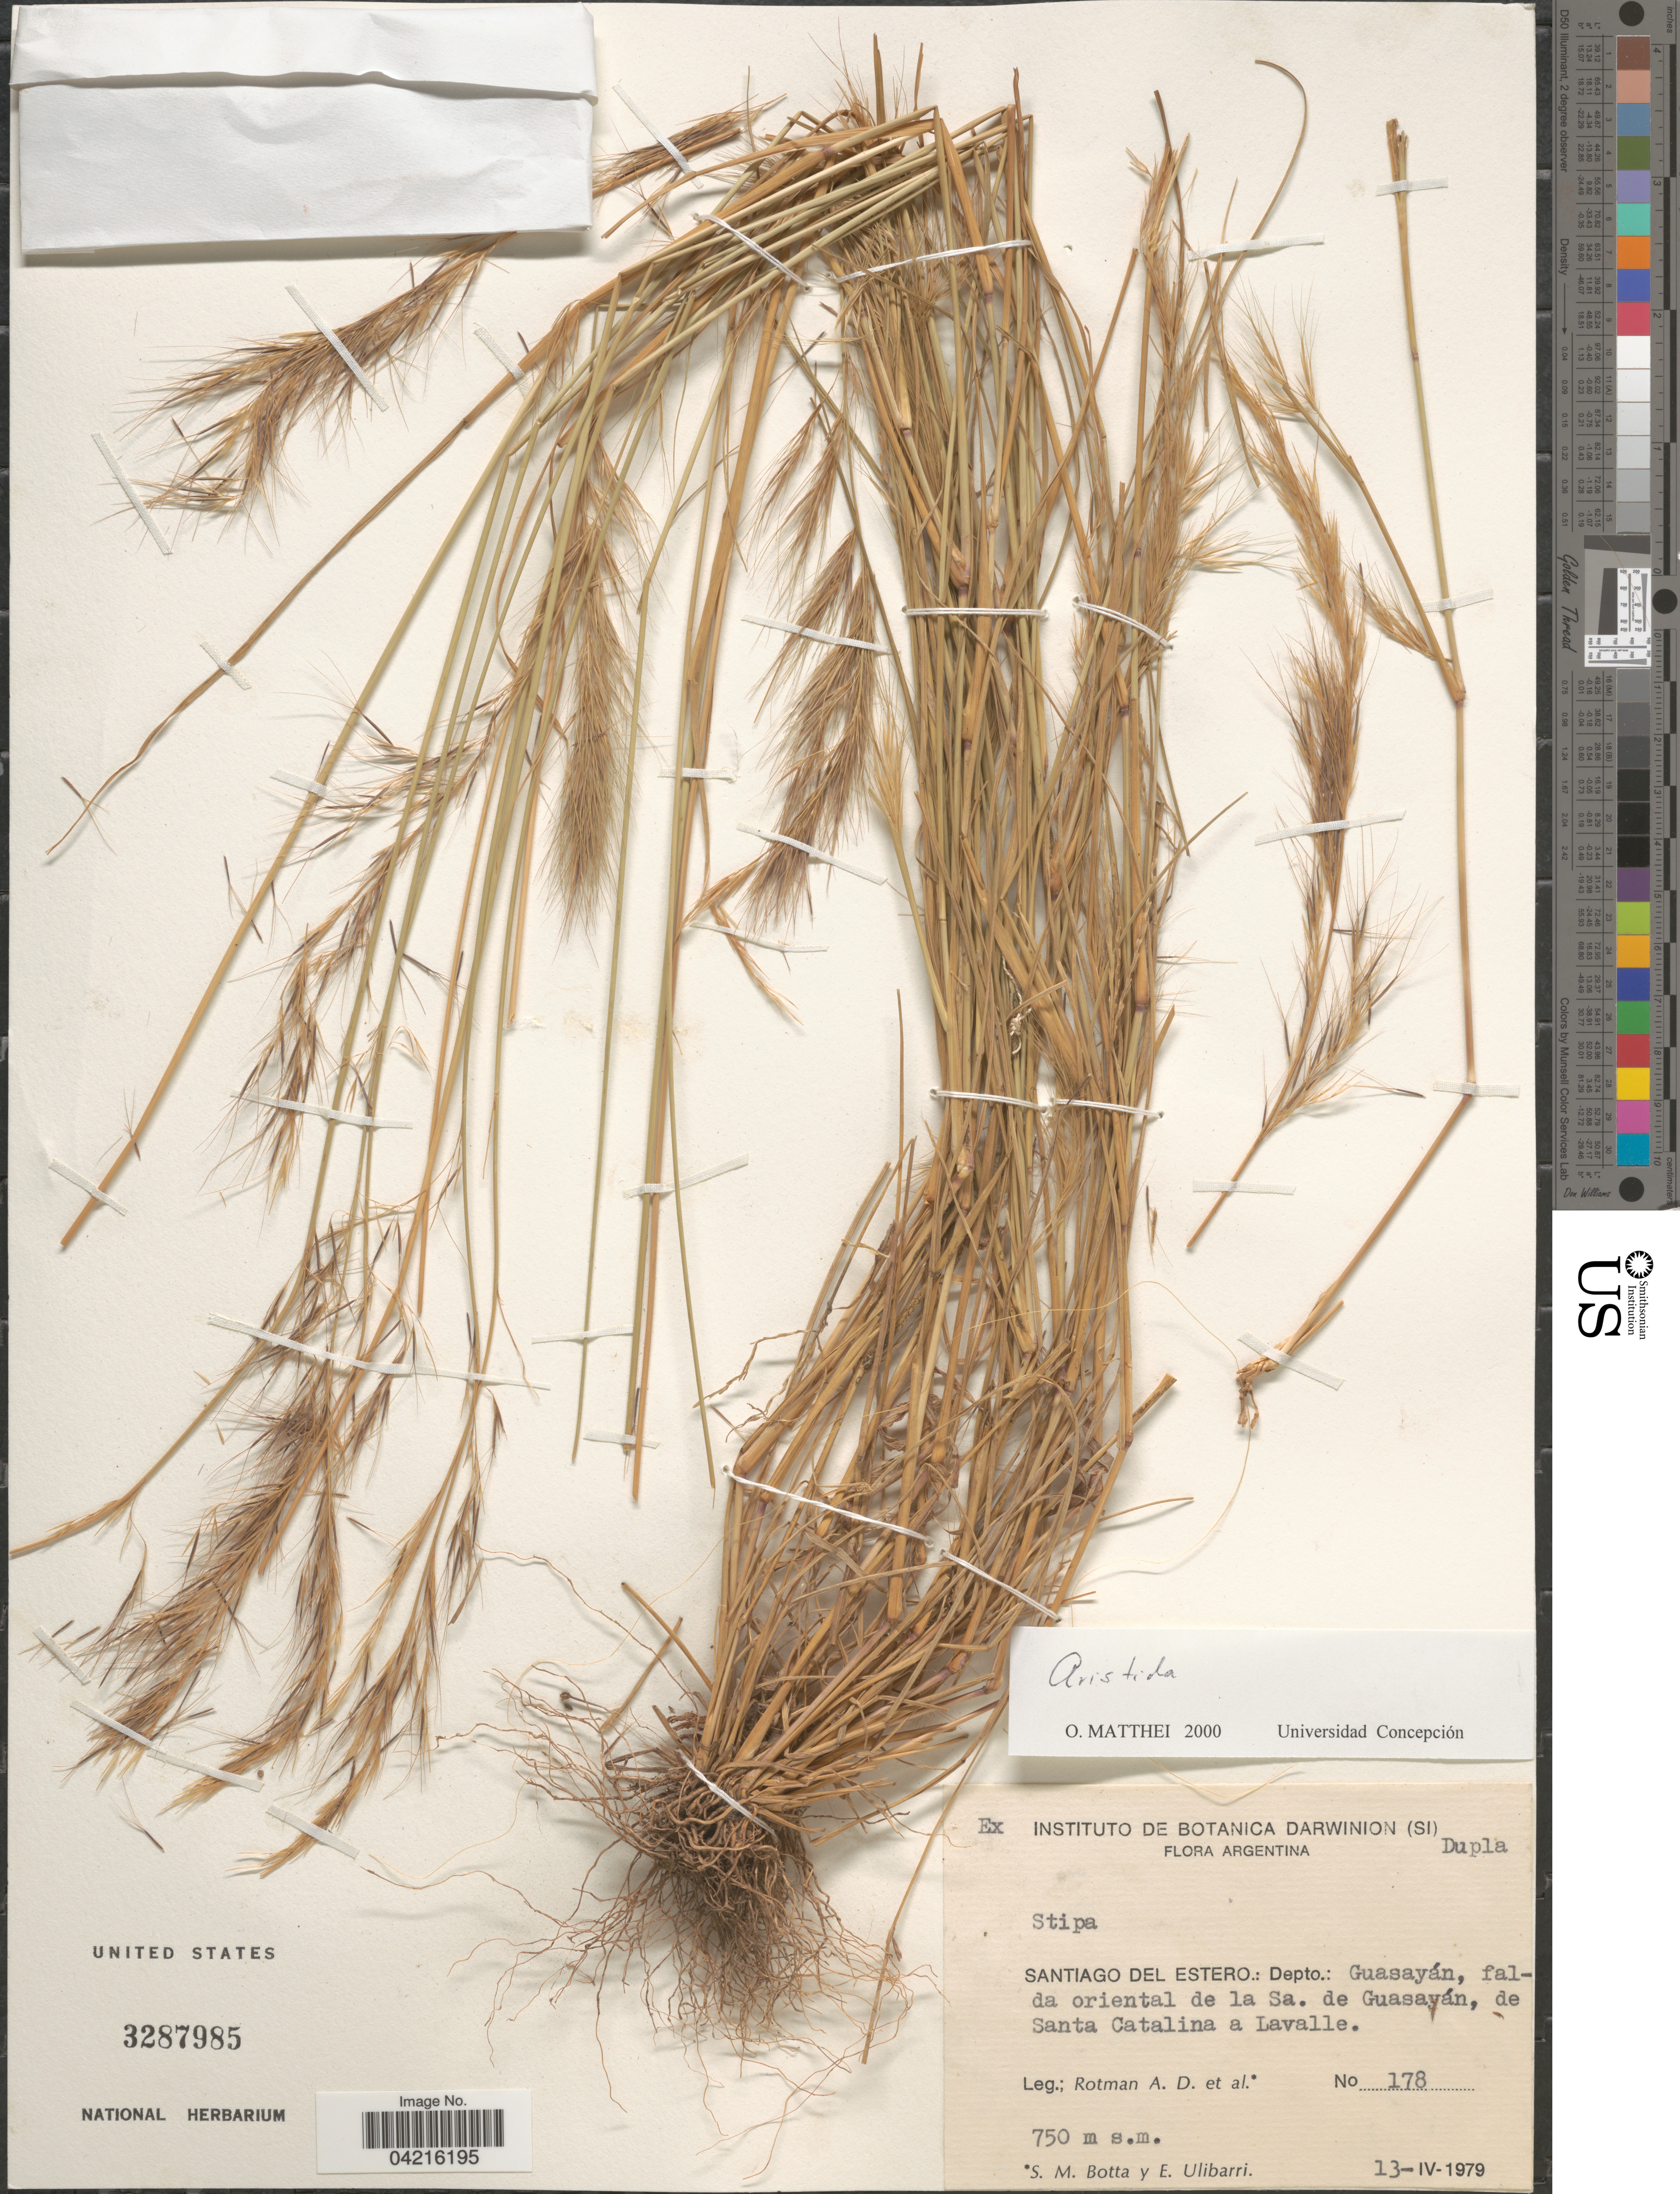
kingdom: Plantae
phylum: Tracheophyta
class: Liliopsida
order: Poales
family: Poaceae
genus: Aristida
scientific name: Aristida sp.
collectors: A. D. Rotman, S. Botta & E. Ulibarri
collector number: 178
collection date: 1979-04-13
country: Argentina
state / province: Santiago del Estero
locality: Depto.: Guasayán, falda oriental de la Sa. de Guasayán, de Santa Catalina a Lavalle.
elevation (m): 750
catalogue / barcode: US 3287985